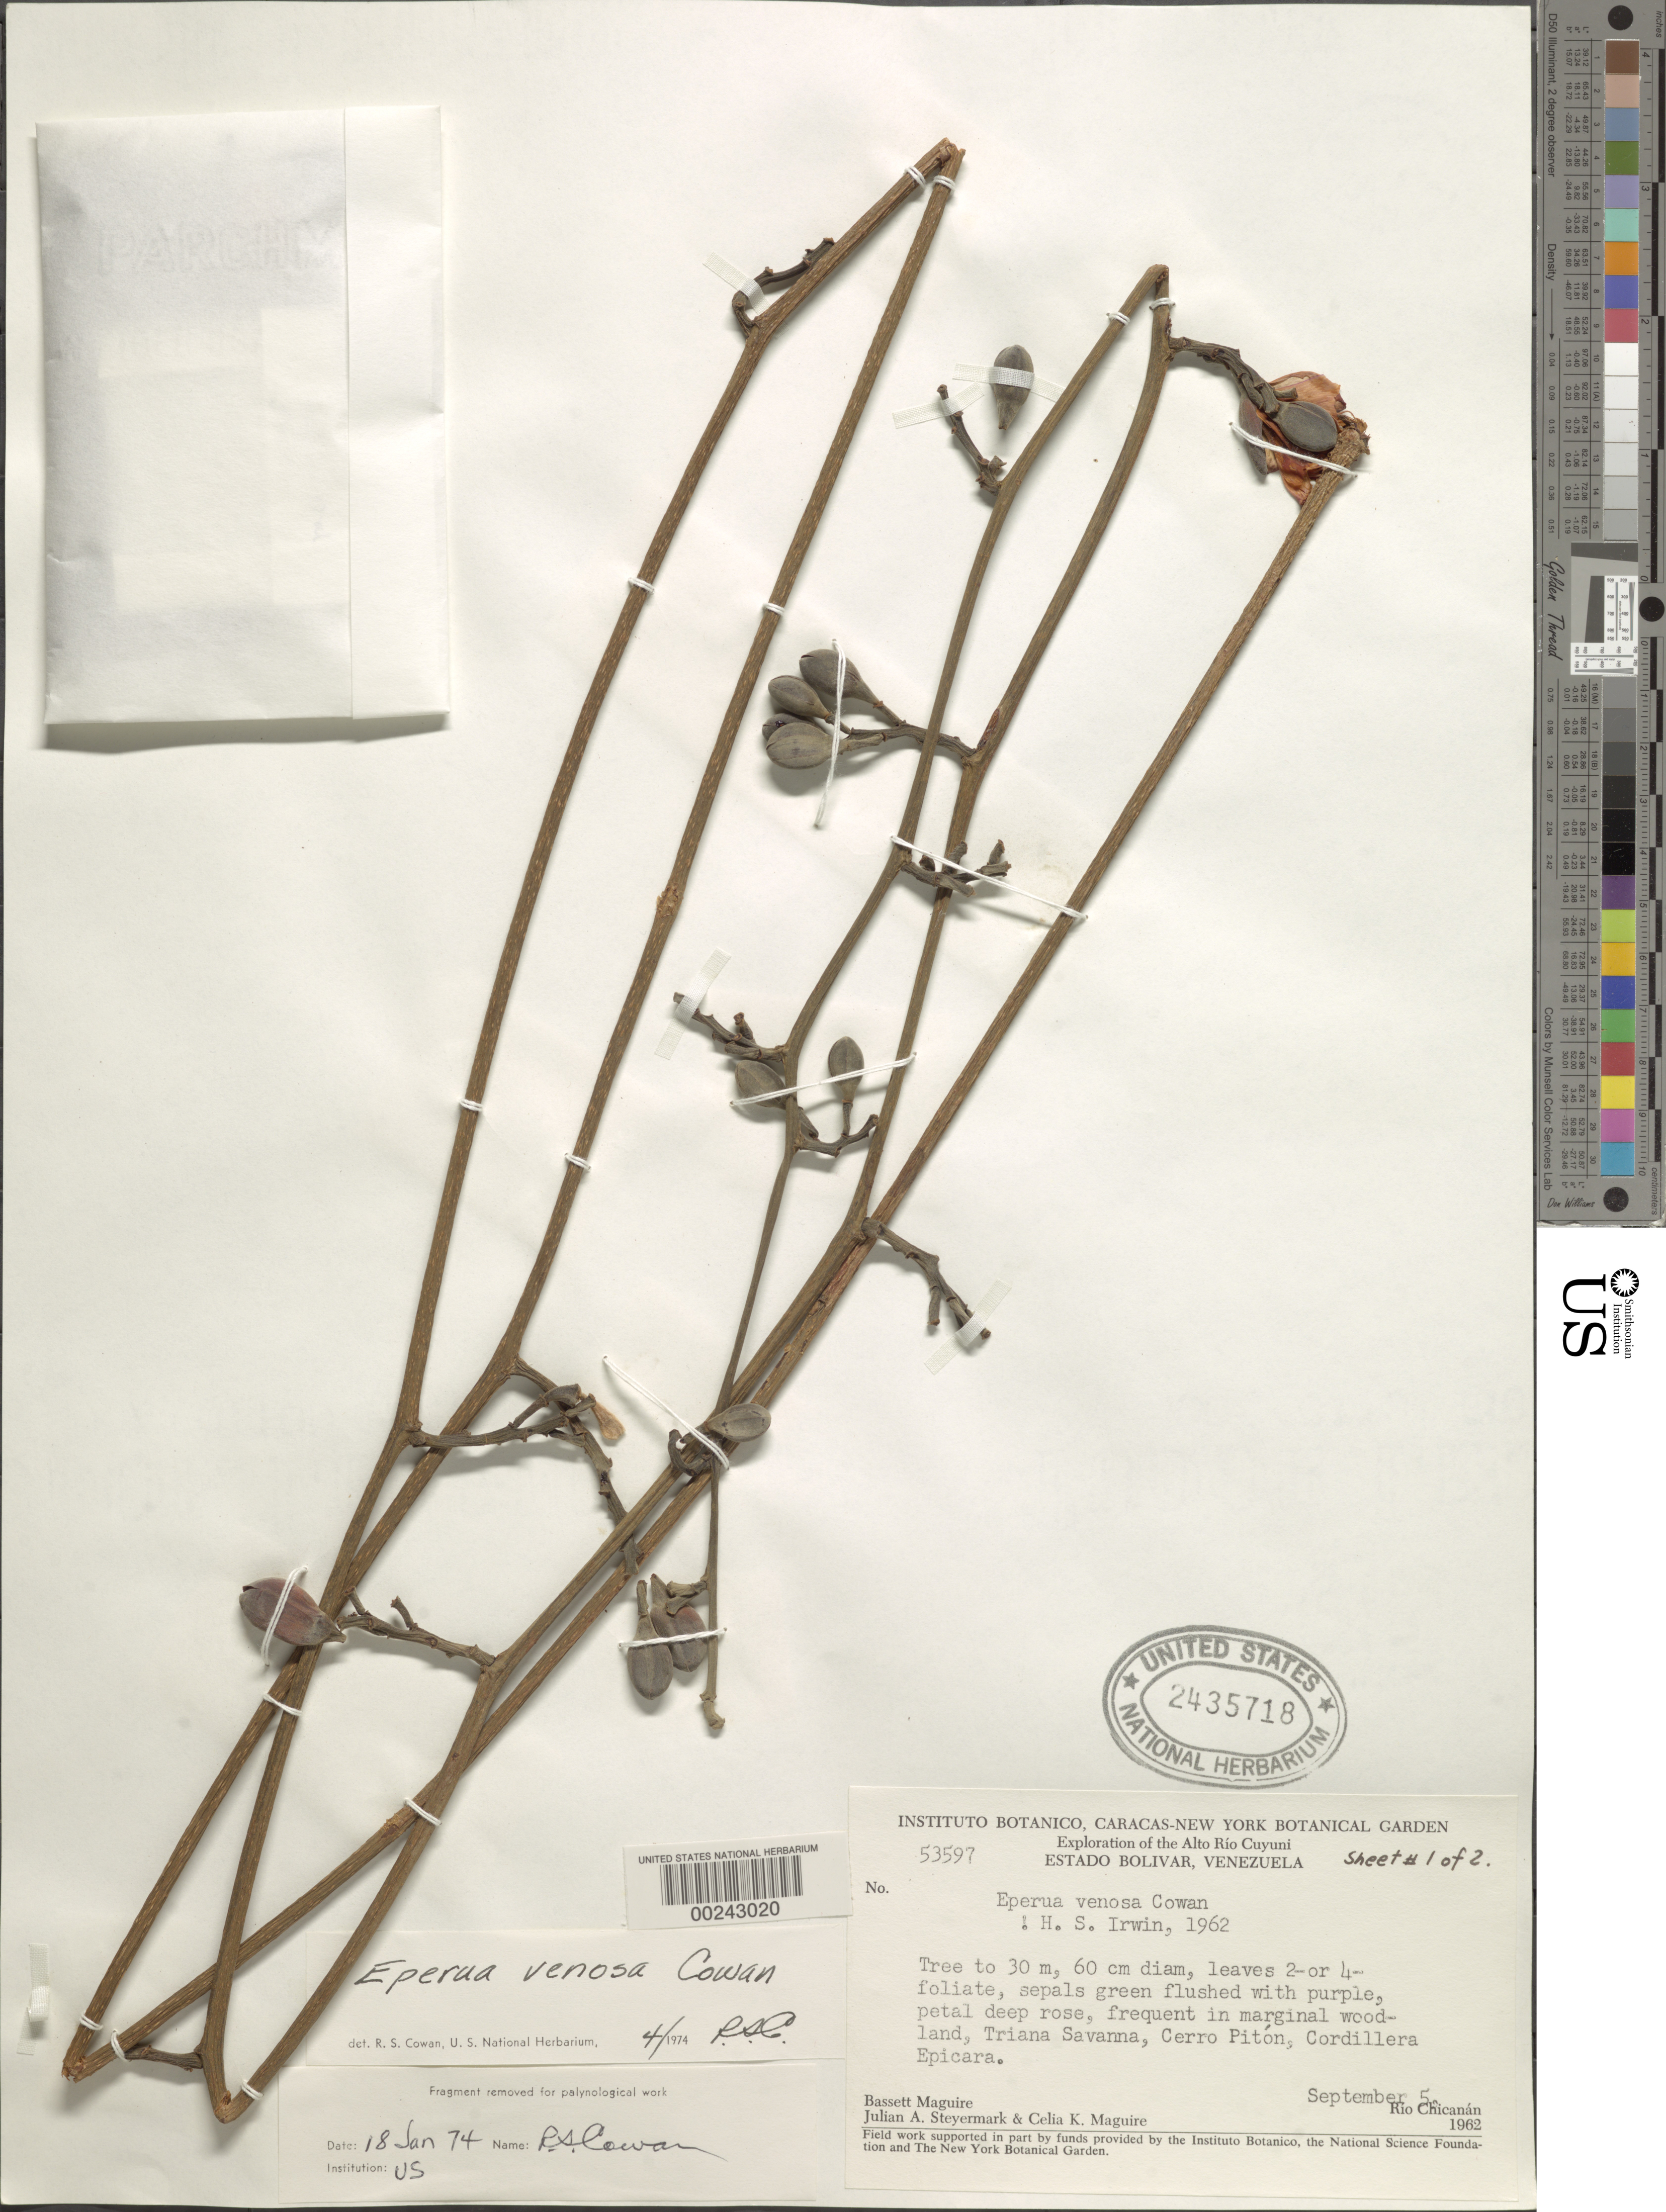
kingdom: Plantae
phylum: Tracheophyta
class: Magnoliopsida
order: Fabales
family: Fabaceae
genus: Eperua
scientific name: Eperua venosa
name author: R.S. Cowan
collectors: B. Maguire, J. Steyermark & C. K. Maguire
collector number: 53597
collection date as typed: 05 Sep 1965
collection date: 1965-09-05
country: Venezuela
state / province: Bolivar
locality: Triana savanna, cerro piton, cordillera epicara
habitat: Marginal woodland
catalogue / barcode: US 2435718